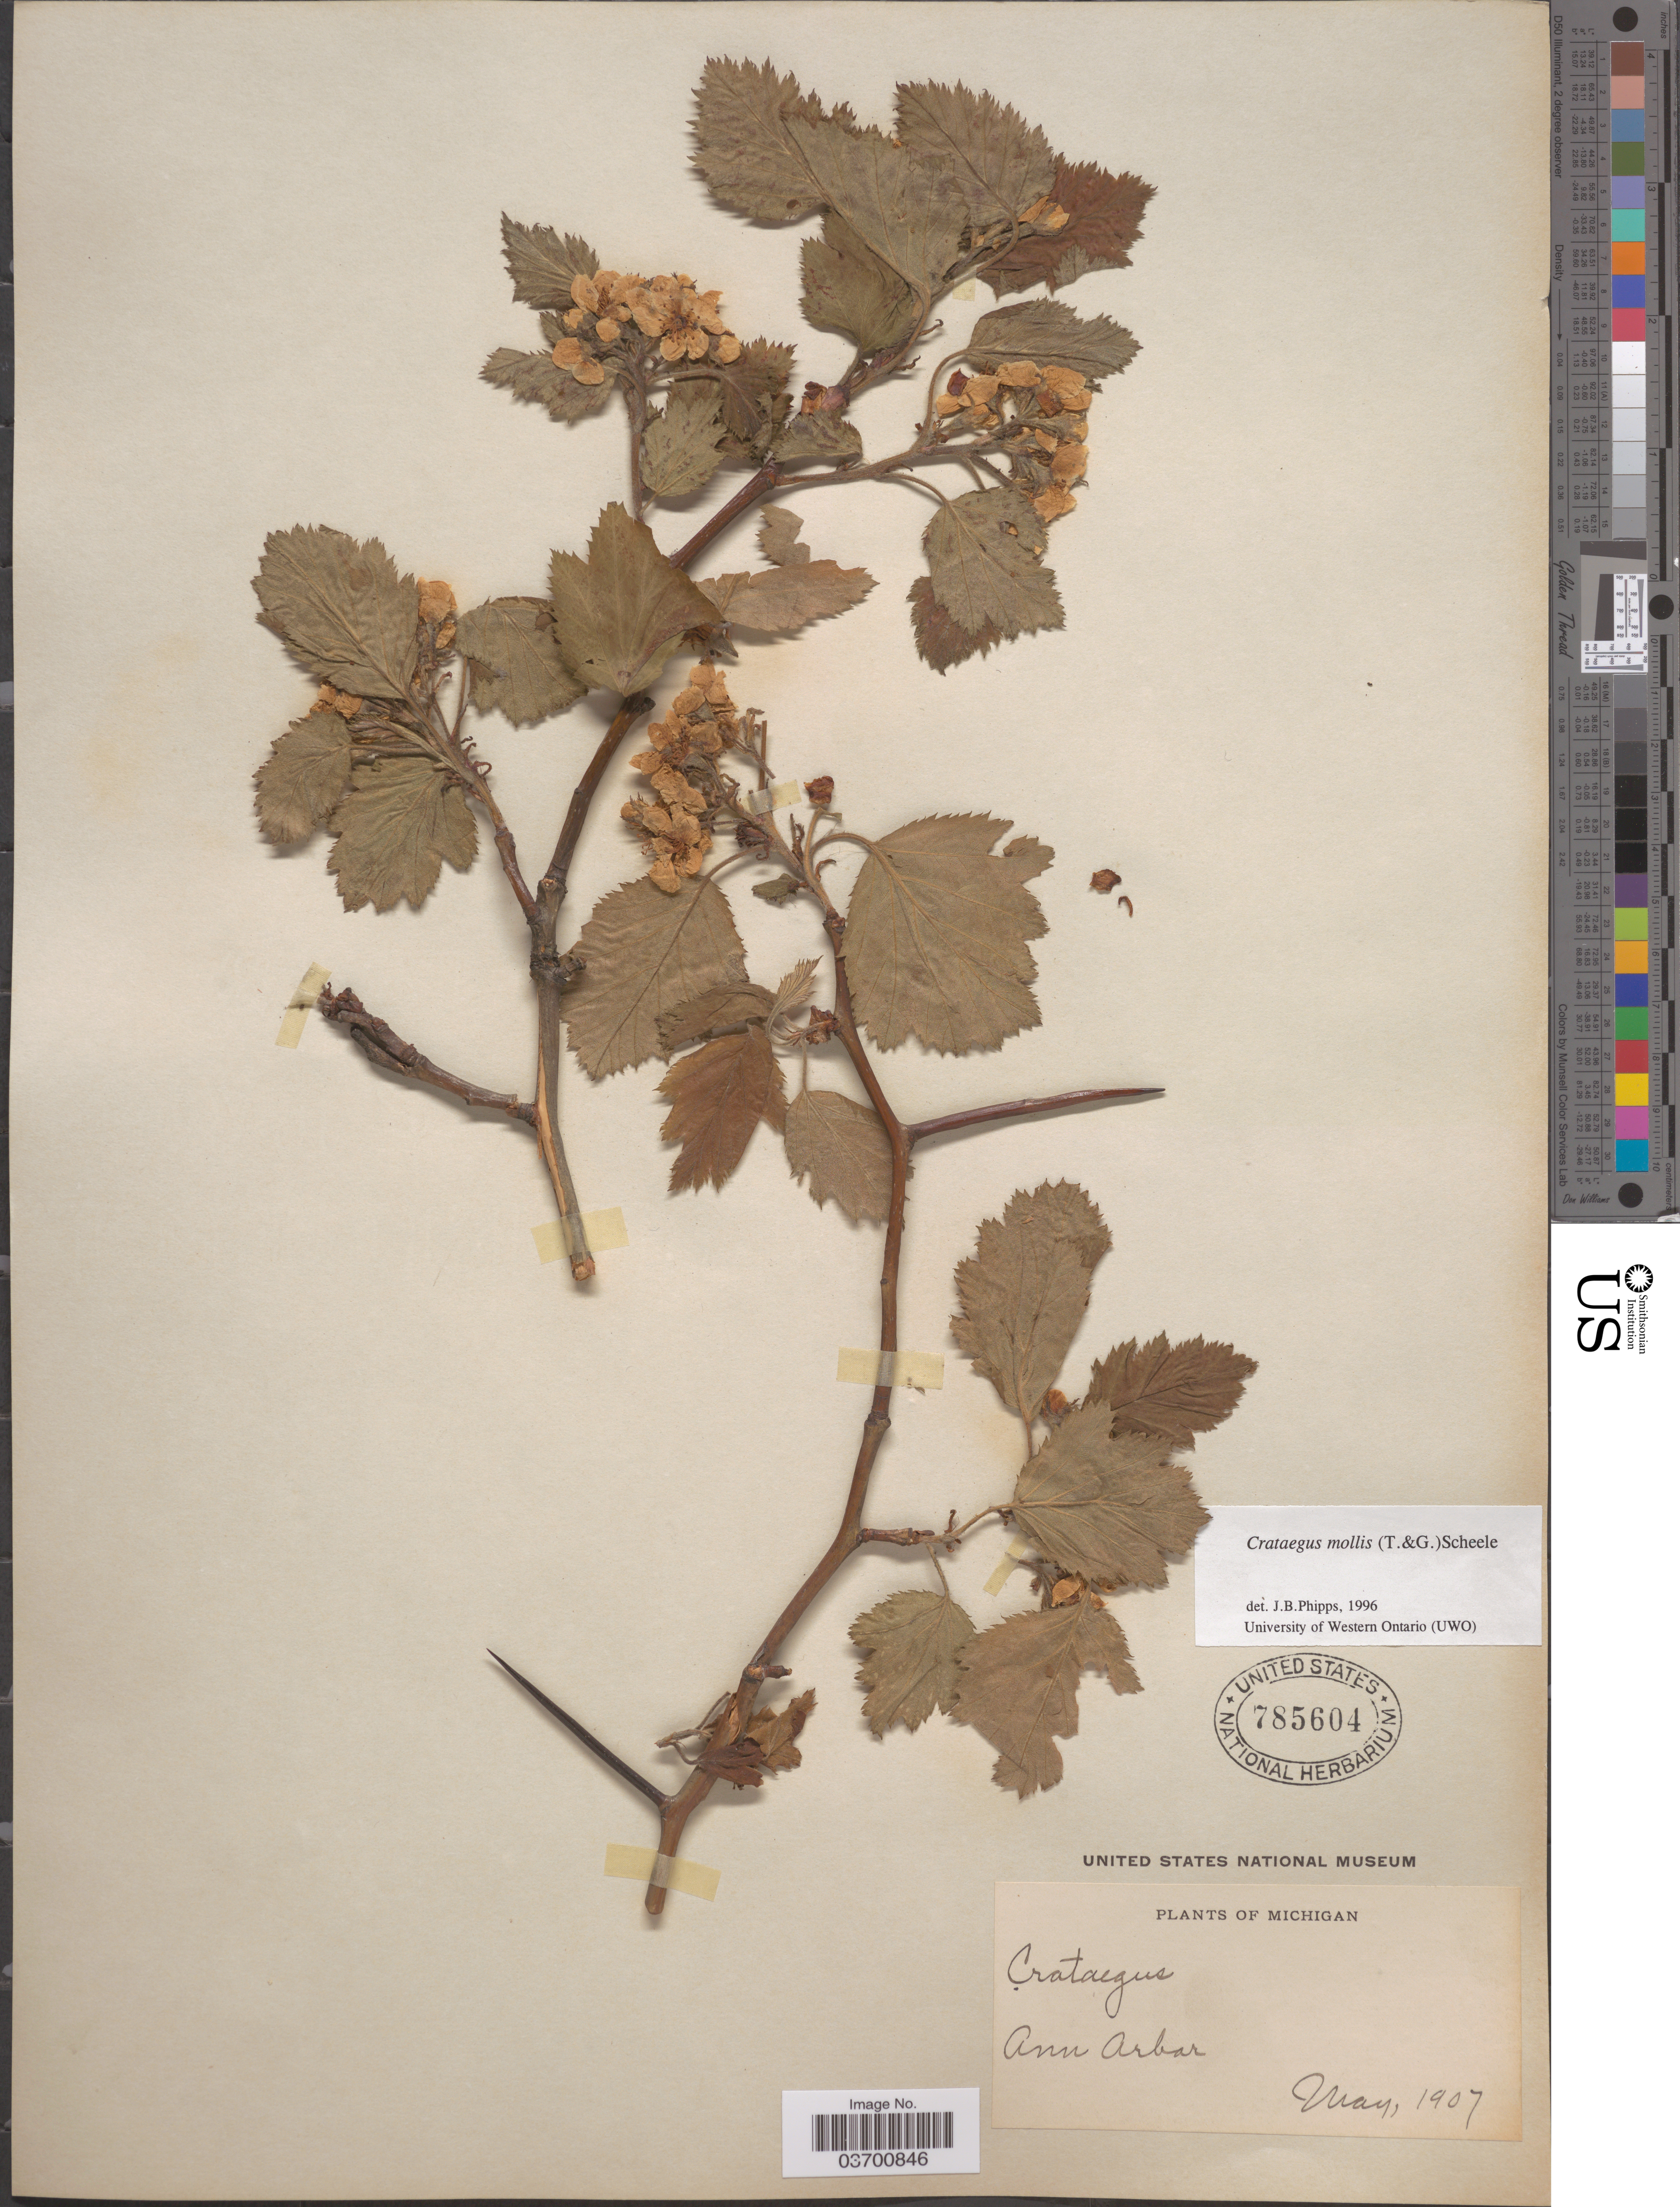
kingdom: Plantae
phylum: Tracheophyta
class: Magnoliopsida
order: Rosales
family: Rosaceae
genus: Crataegus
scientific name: Crataegus mollis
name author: (Torr. & A. Gray) Scheele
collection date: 1907-05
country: United States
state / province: Michigan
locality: Ann Arbor.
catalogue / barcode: US 785604